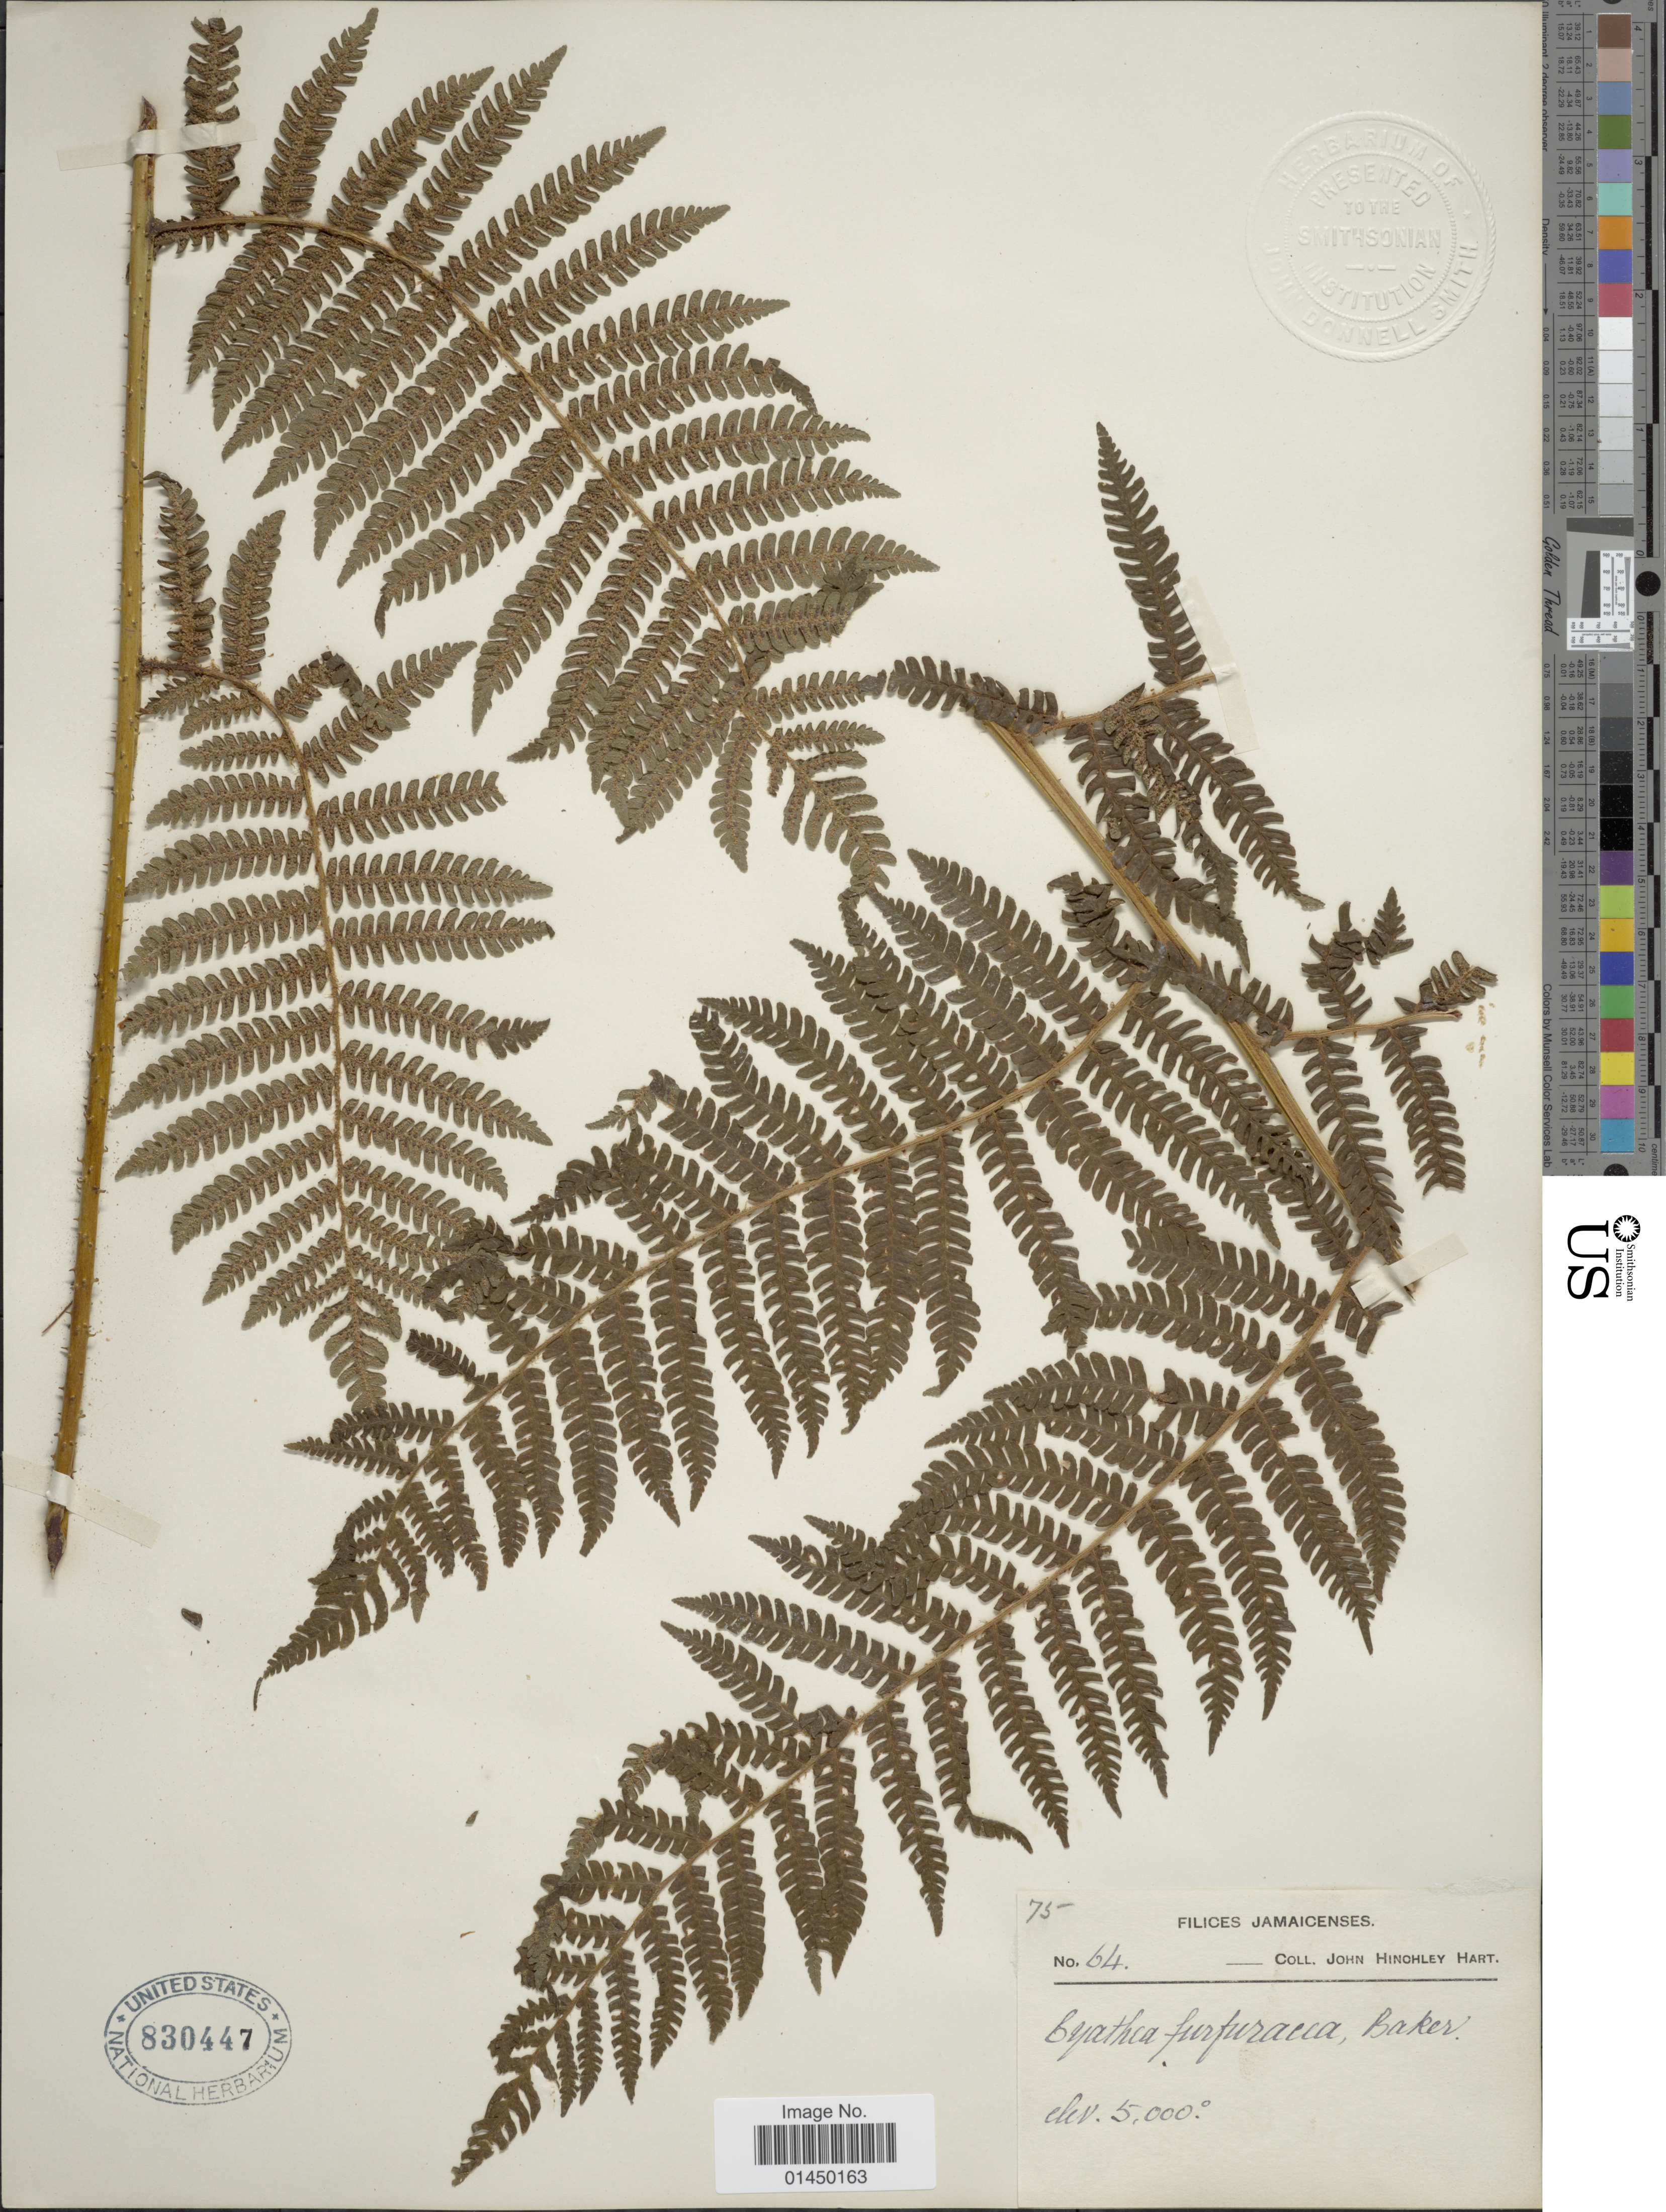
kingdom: Plantae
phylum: Tracheophyta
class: Polypodiopsida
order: Cyatheales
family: Cyatheaceae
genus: Cyathea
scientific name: Cyathea furfuracea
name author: Christ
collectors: J. H. Hart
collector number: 64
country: Jamaica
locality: Jamaicenses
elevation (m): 1524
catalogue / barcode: US 830447